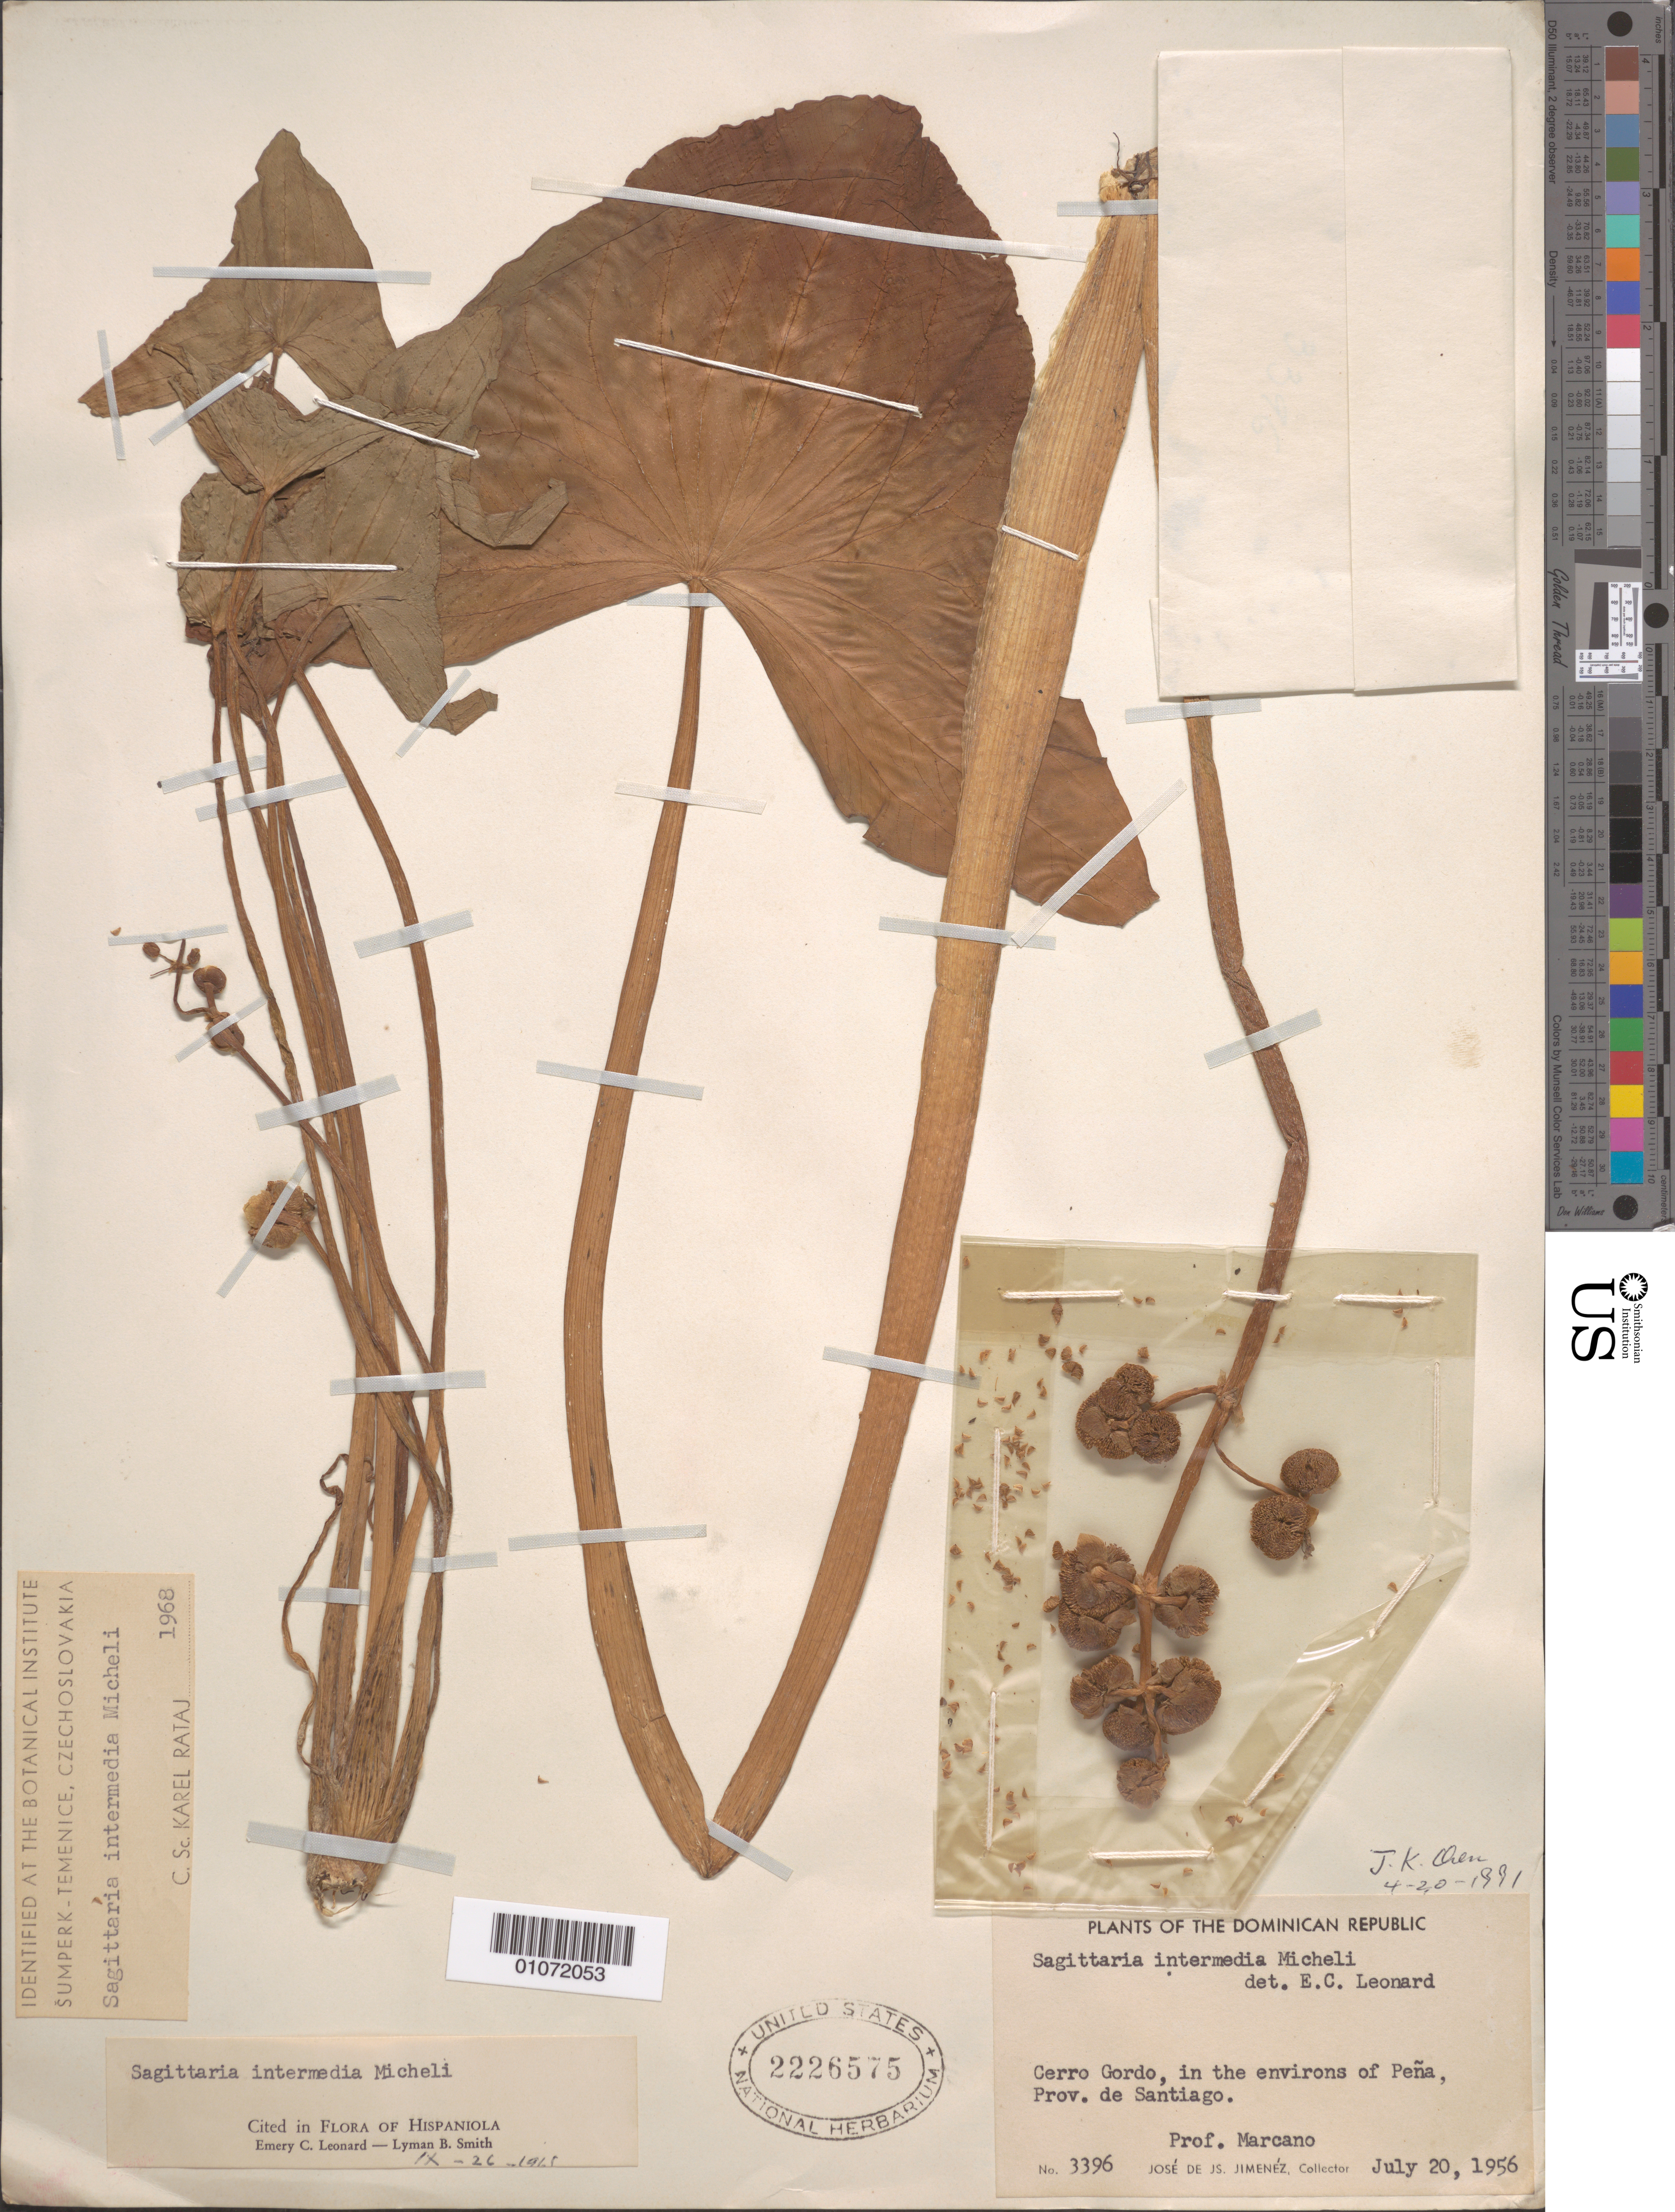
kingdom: Plantae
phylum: Tracheophyta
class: Liliopsida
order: Alismatales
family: Alismataceae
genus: Sagittaria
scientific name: Sagittaria intermedia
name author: Micheli in A. DC.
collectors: J. J. Jiménez Almonte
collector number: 3396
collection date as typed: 20 Jul 1956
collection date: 1956-07-20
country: Dominican Republic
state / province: Santiago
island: Hispaniola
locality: Cero Gordo, in the environs of Pena.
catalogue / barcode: US 2226575